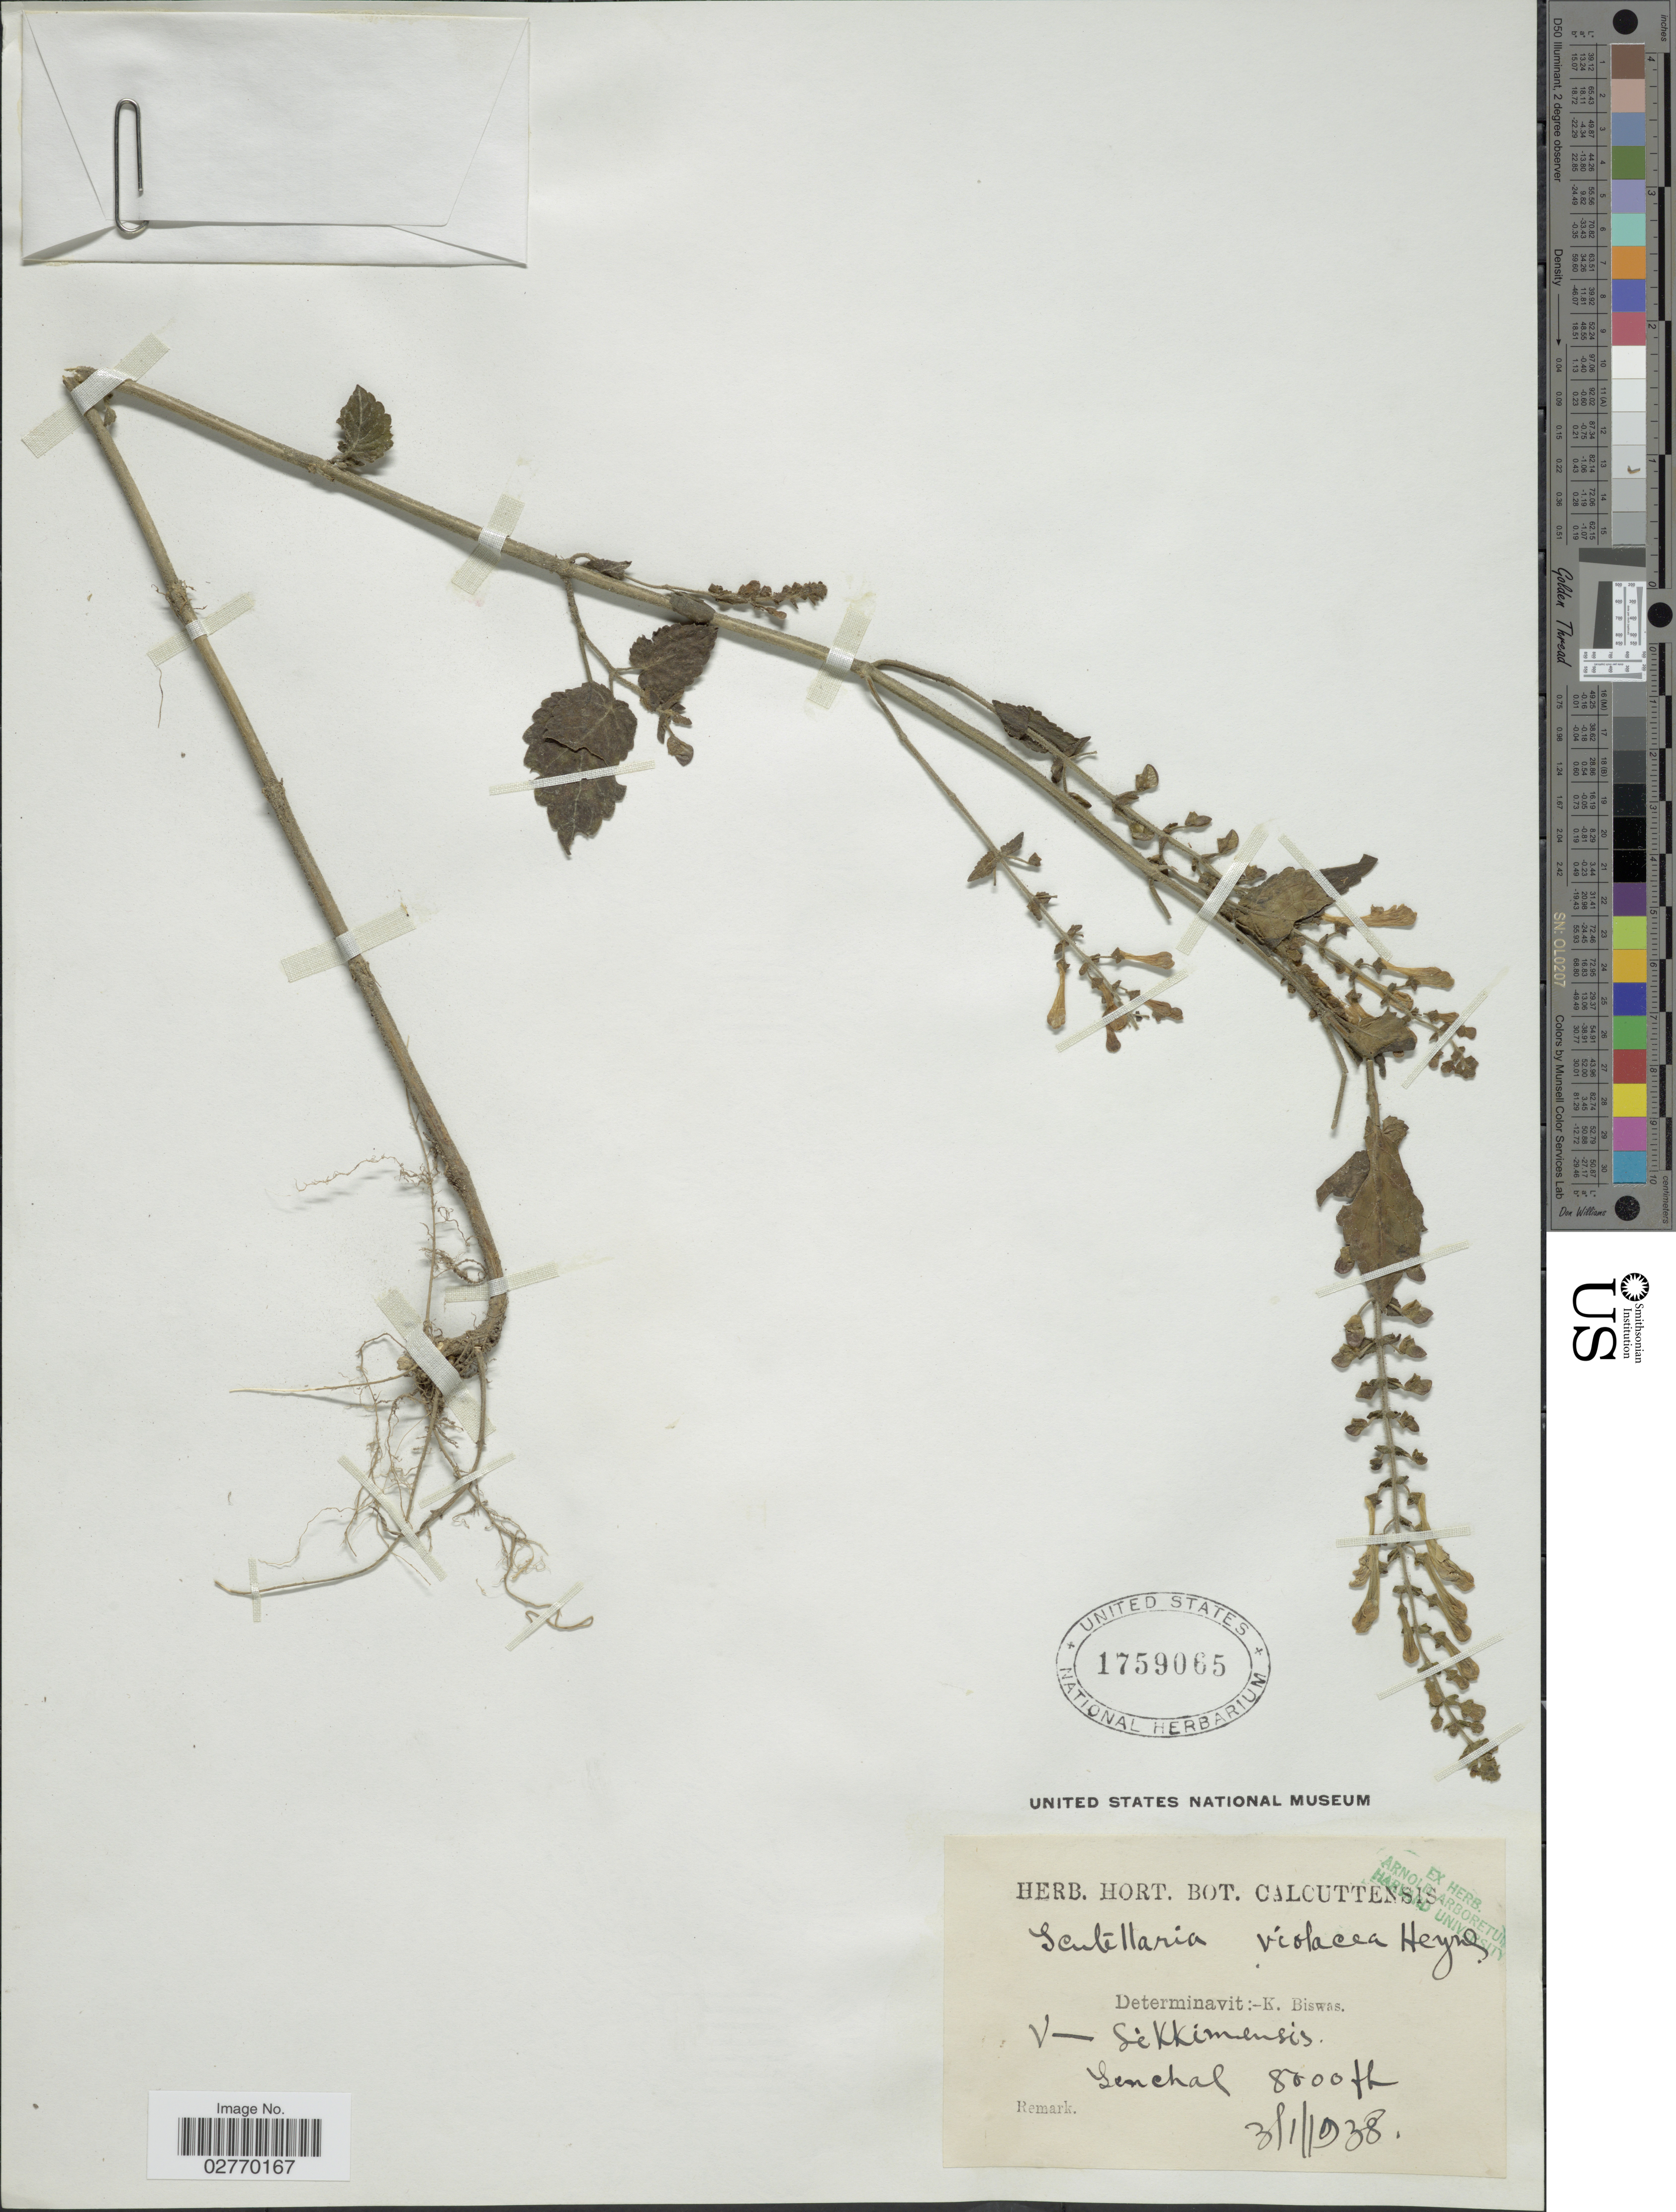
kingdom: Plantae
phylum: Tracheophyta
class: Magnoliopsida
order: Lamiales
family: Lamiaceae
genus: Scutellaria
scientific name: Scutellaria violacea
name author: B. Heyne ex Benth.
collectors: ex Herb. Hort. Bot. Calcuttensis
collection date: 1938-01-03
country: India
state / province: Sikkim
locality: Sikkimensis. Senchal.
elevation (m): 2438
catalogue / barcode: US 1759065